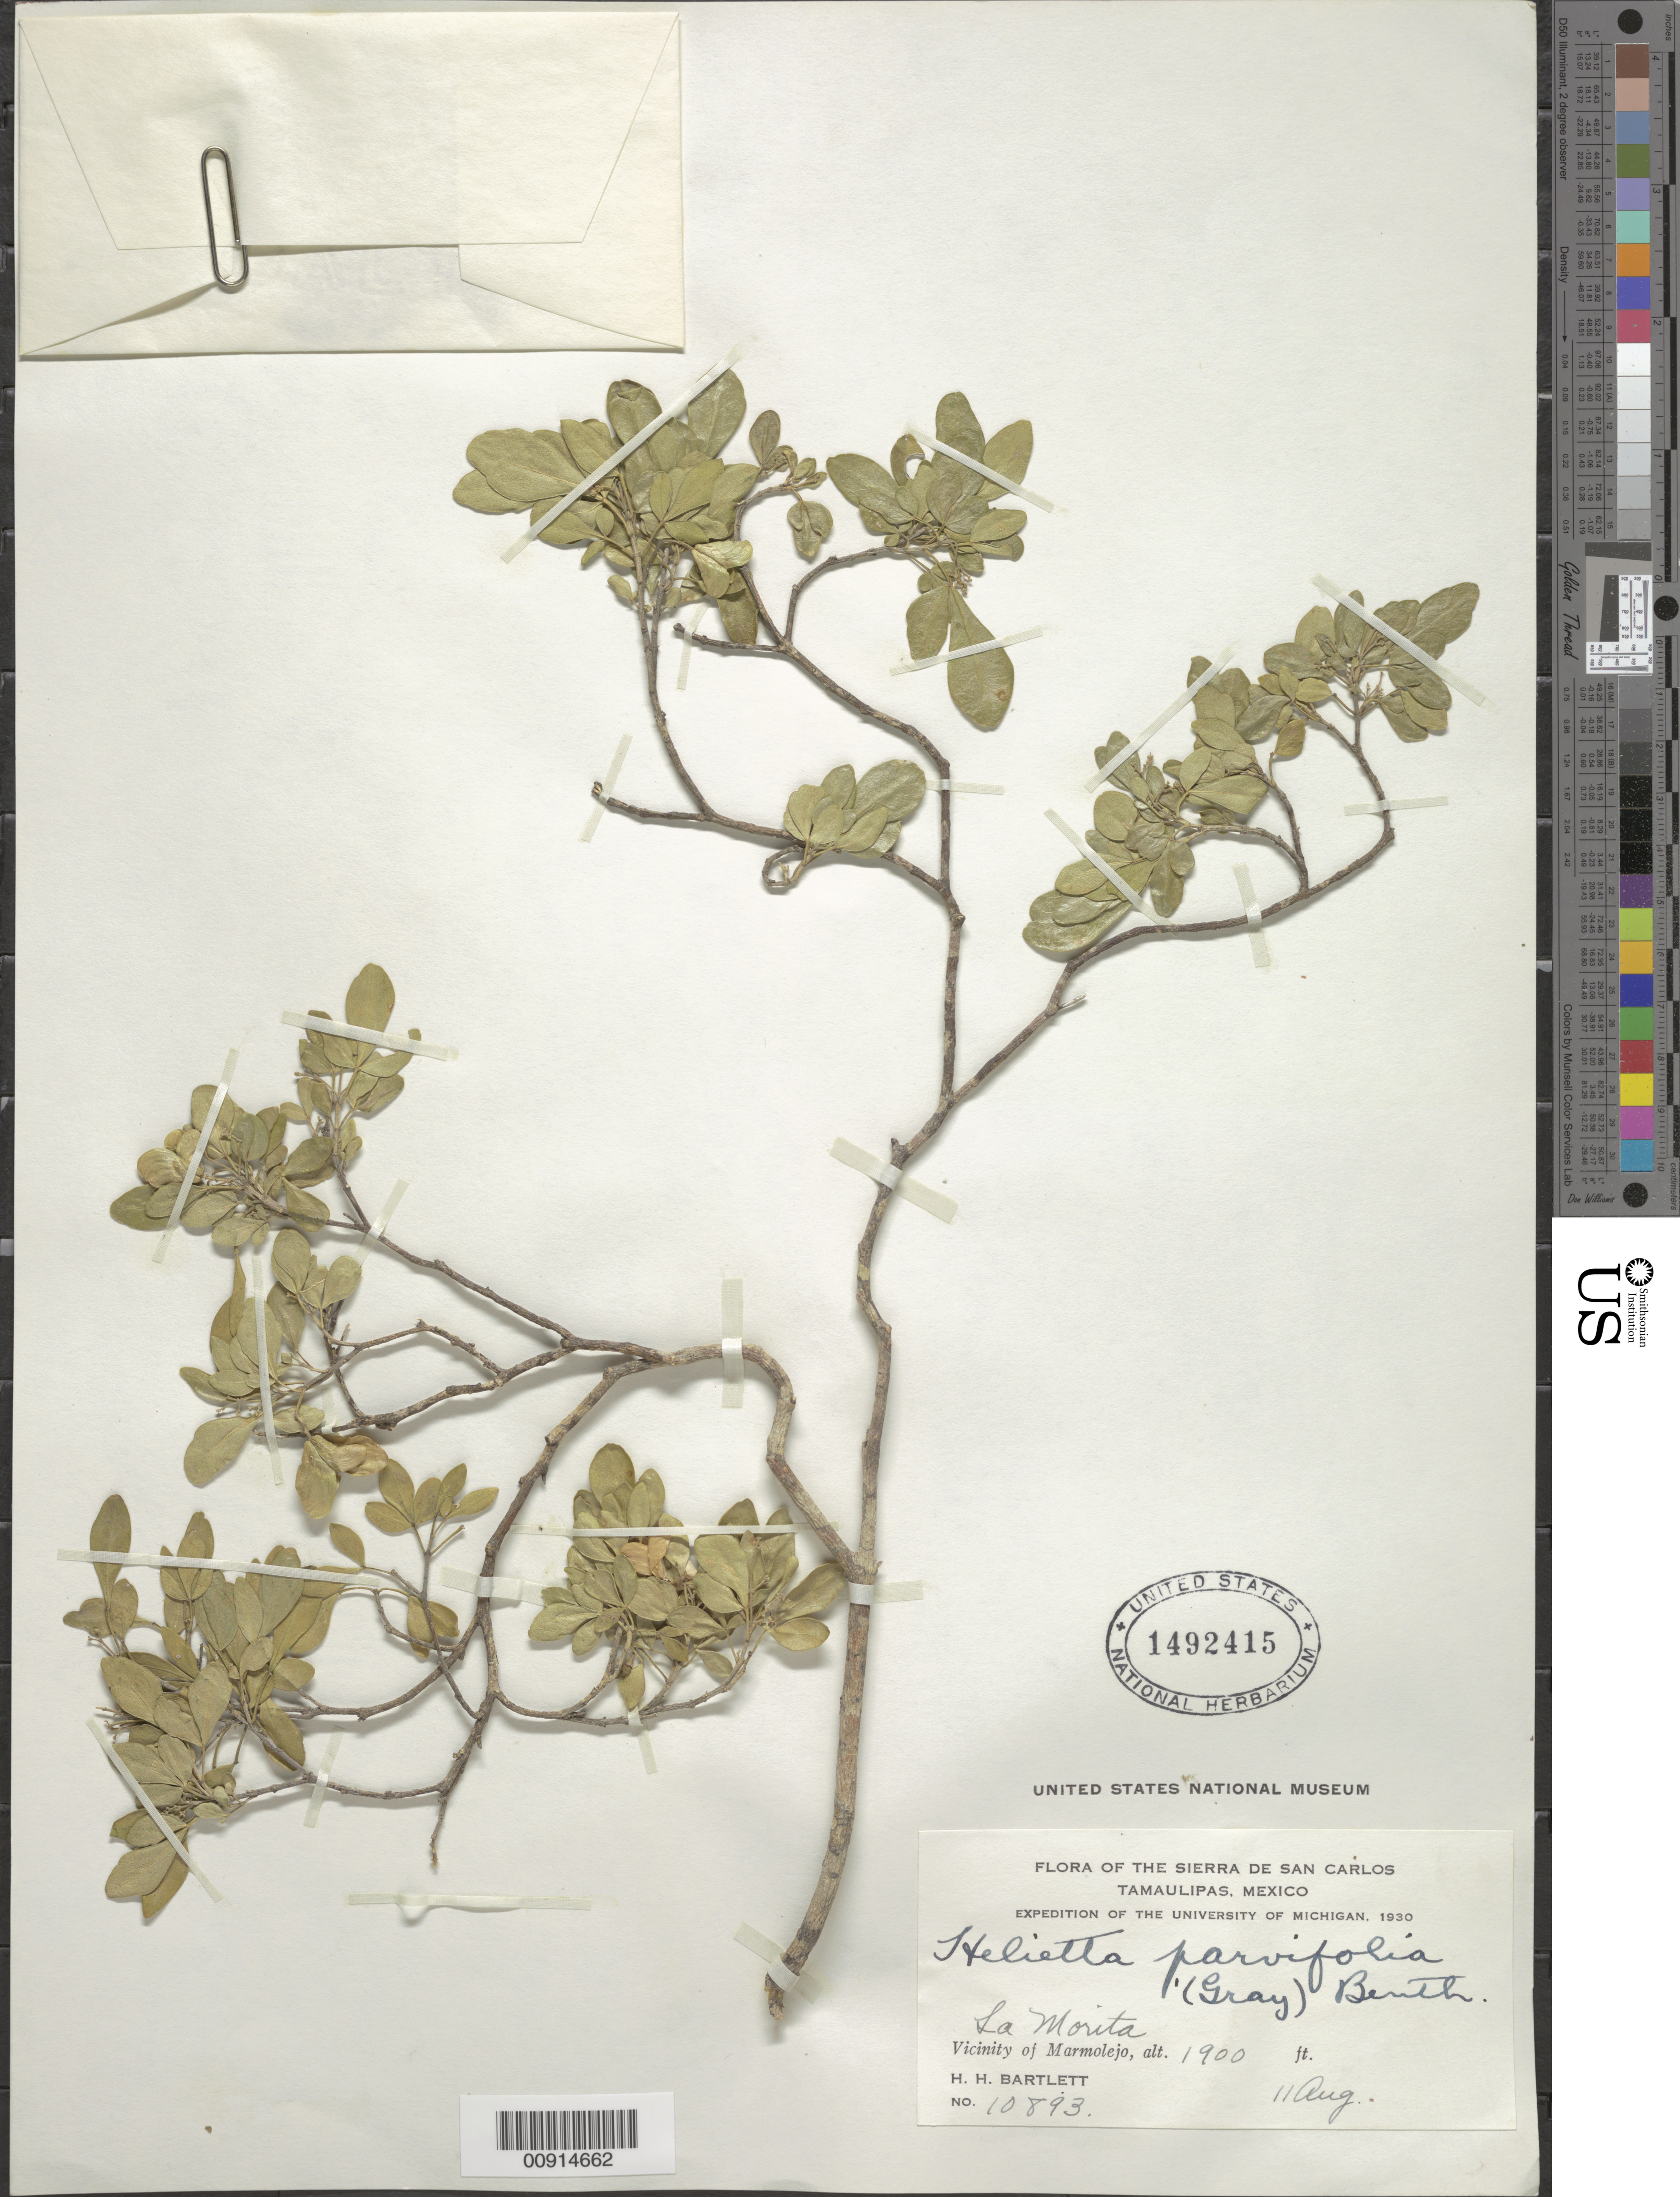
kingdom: Plantae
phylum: Tracheophyta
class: Magnoliopsida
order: Sapindales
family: Rutaceae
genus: Helietta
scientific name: Helietta parvifolia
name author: (A. Gray ex Hemsl.) Benth.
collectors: H. H. Bartlett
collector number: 10893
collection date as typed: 11 Aug 1930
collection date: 1930-08-11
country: Mexico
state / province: Tamaulipas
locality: La Morita. Vicinity of Marmolejo, Tamaulipas. Sierra de San Carlos.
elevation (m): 579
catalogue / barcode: US 1492415